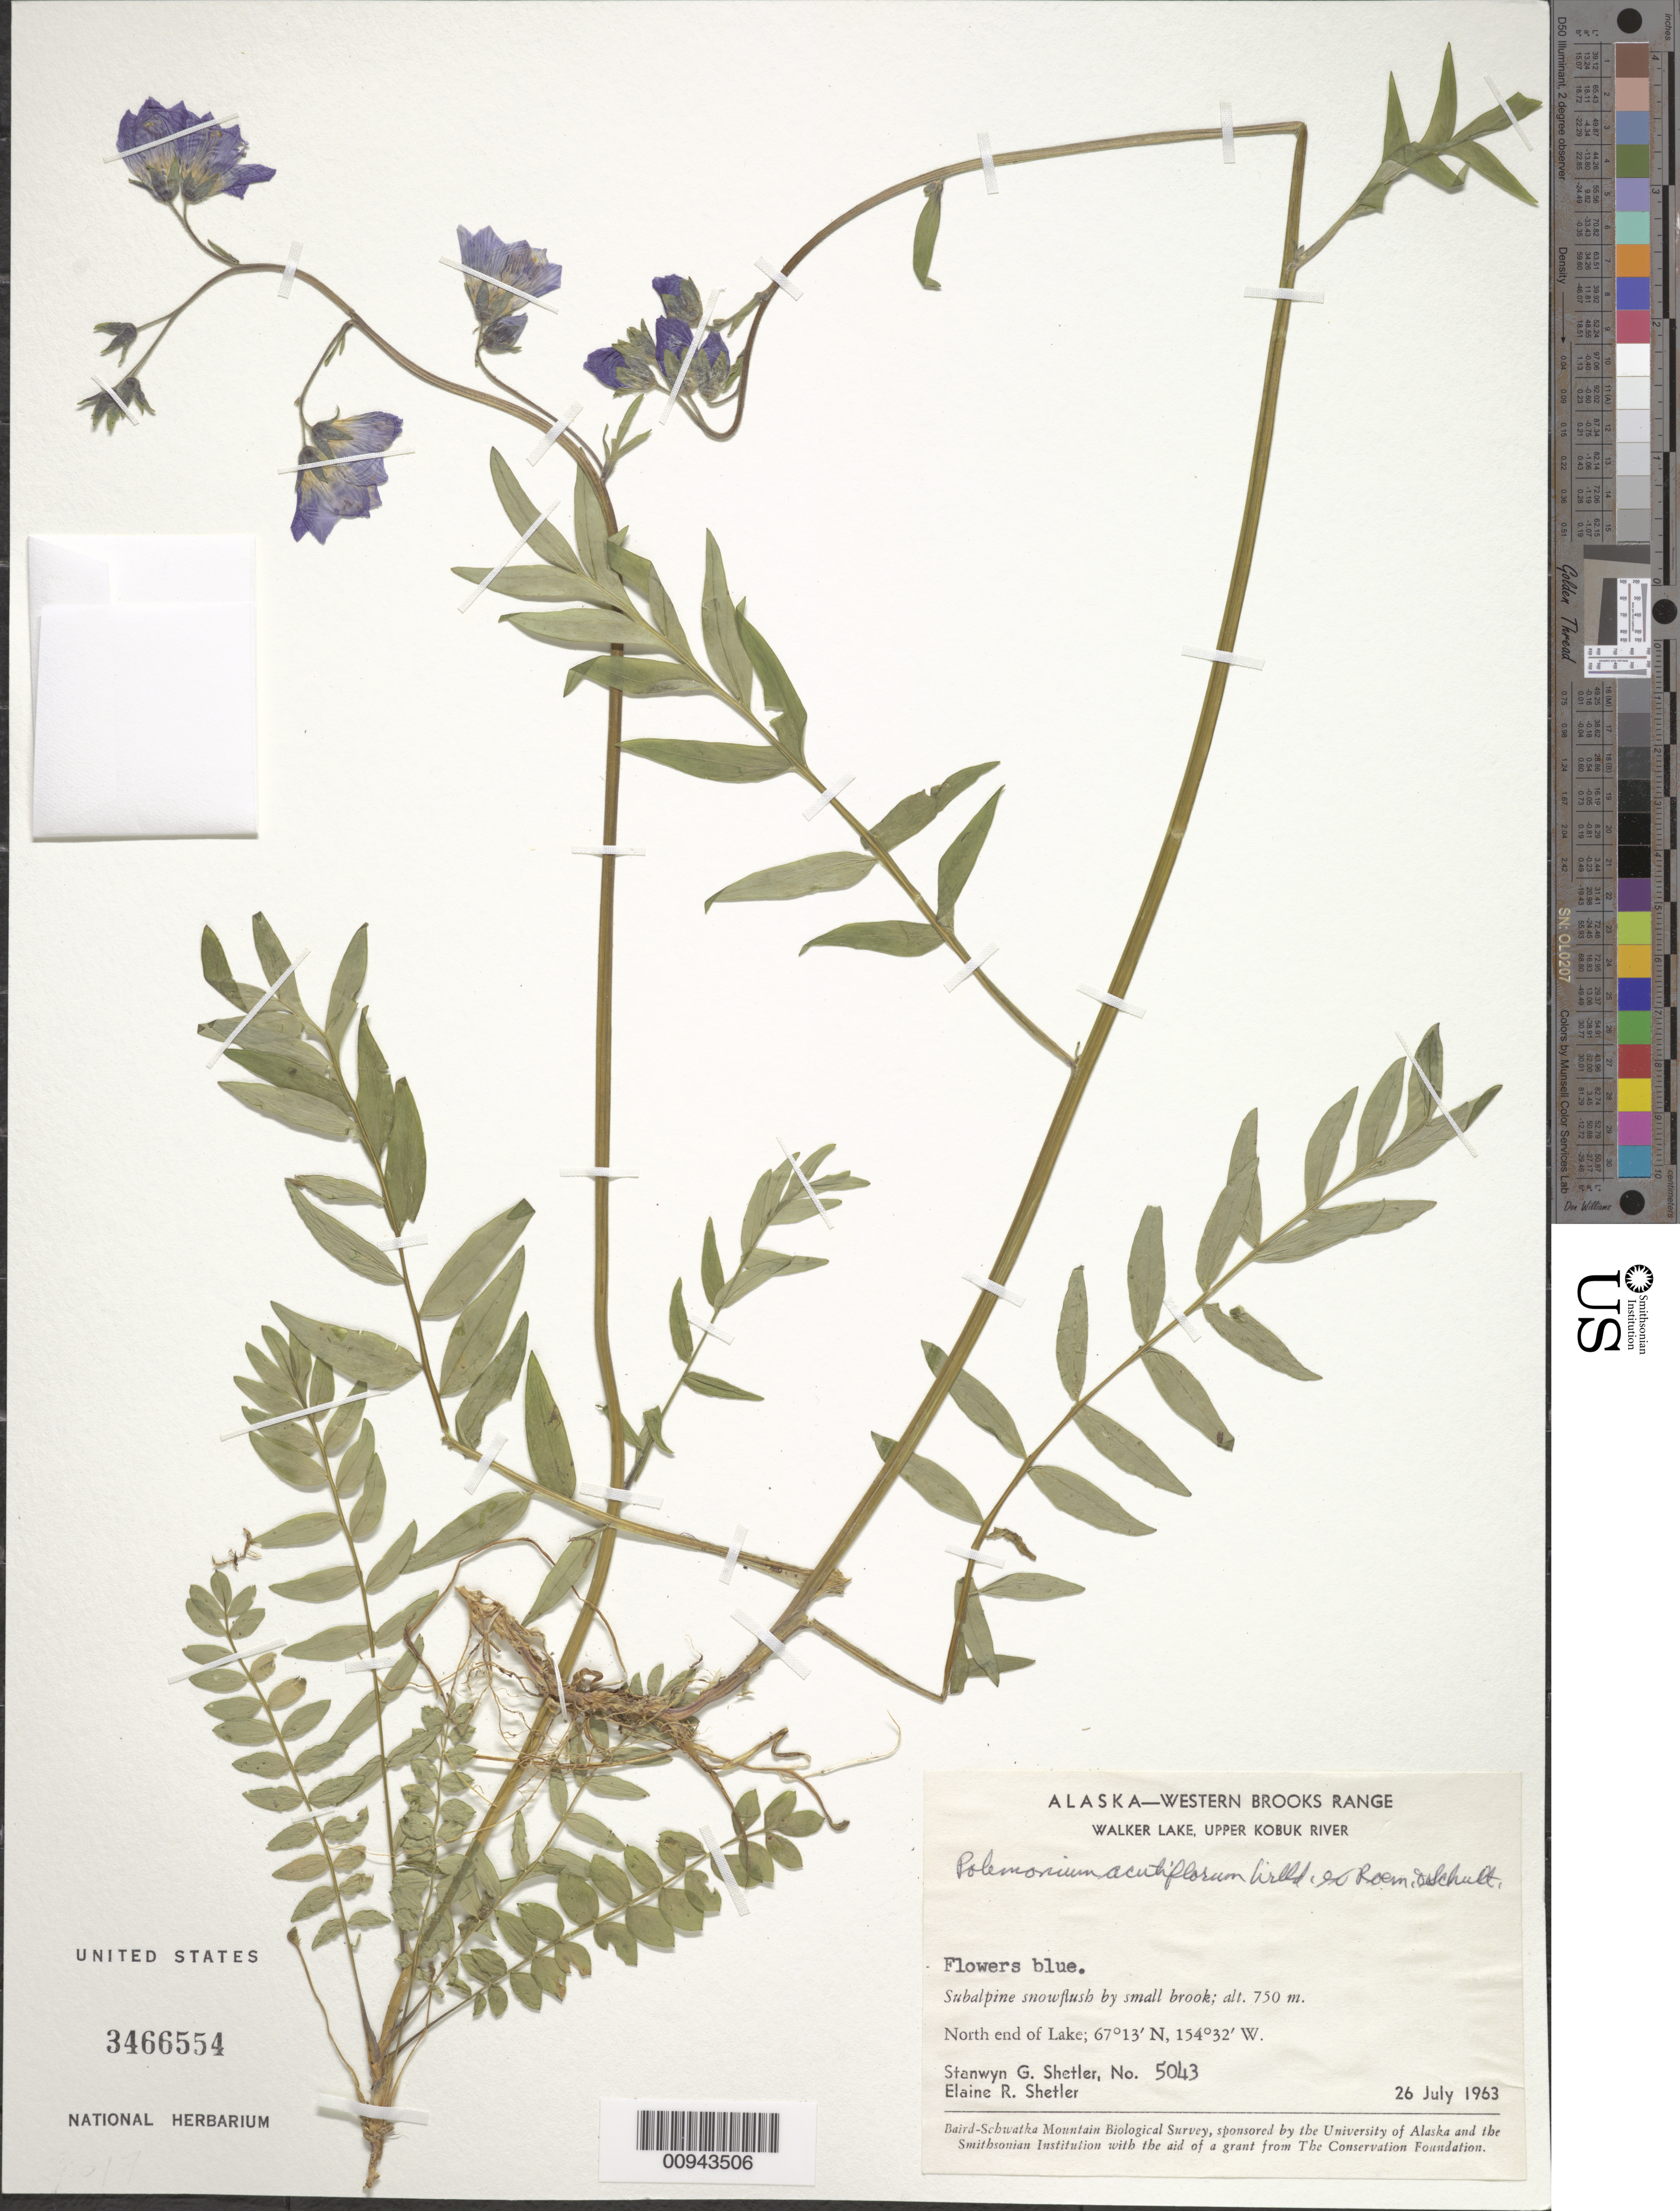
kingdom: Plantae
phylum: Tracheophyta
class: Magnoliopsida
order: Ericales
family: Polemoniaceae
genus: Polemonium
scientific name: Polemonium acutiflorum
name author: Willd. ex Roem. & Schult.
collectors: S. Shetler & E. R. Shetler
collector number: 5043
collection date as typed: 26 Jul 1963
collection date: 1963-07-26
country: United States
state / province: Alaska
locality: North end of Walker Lake. Western Brooks Range, Upper Kobuk River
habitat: Subalpine snowflush by small brook.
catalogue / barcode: US 3466554